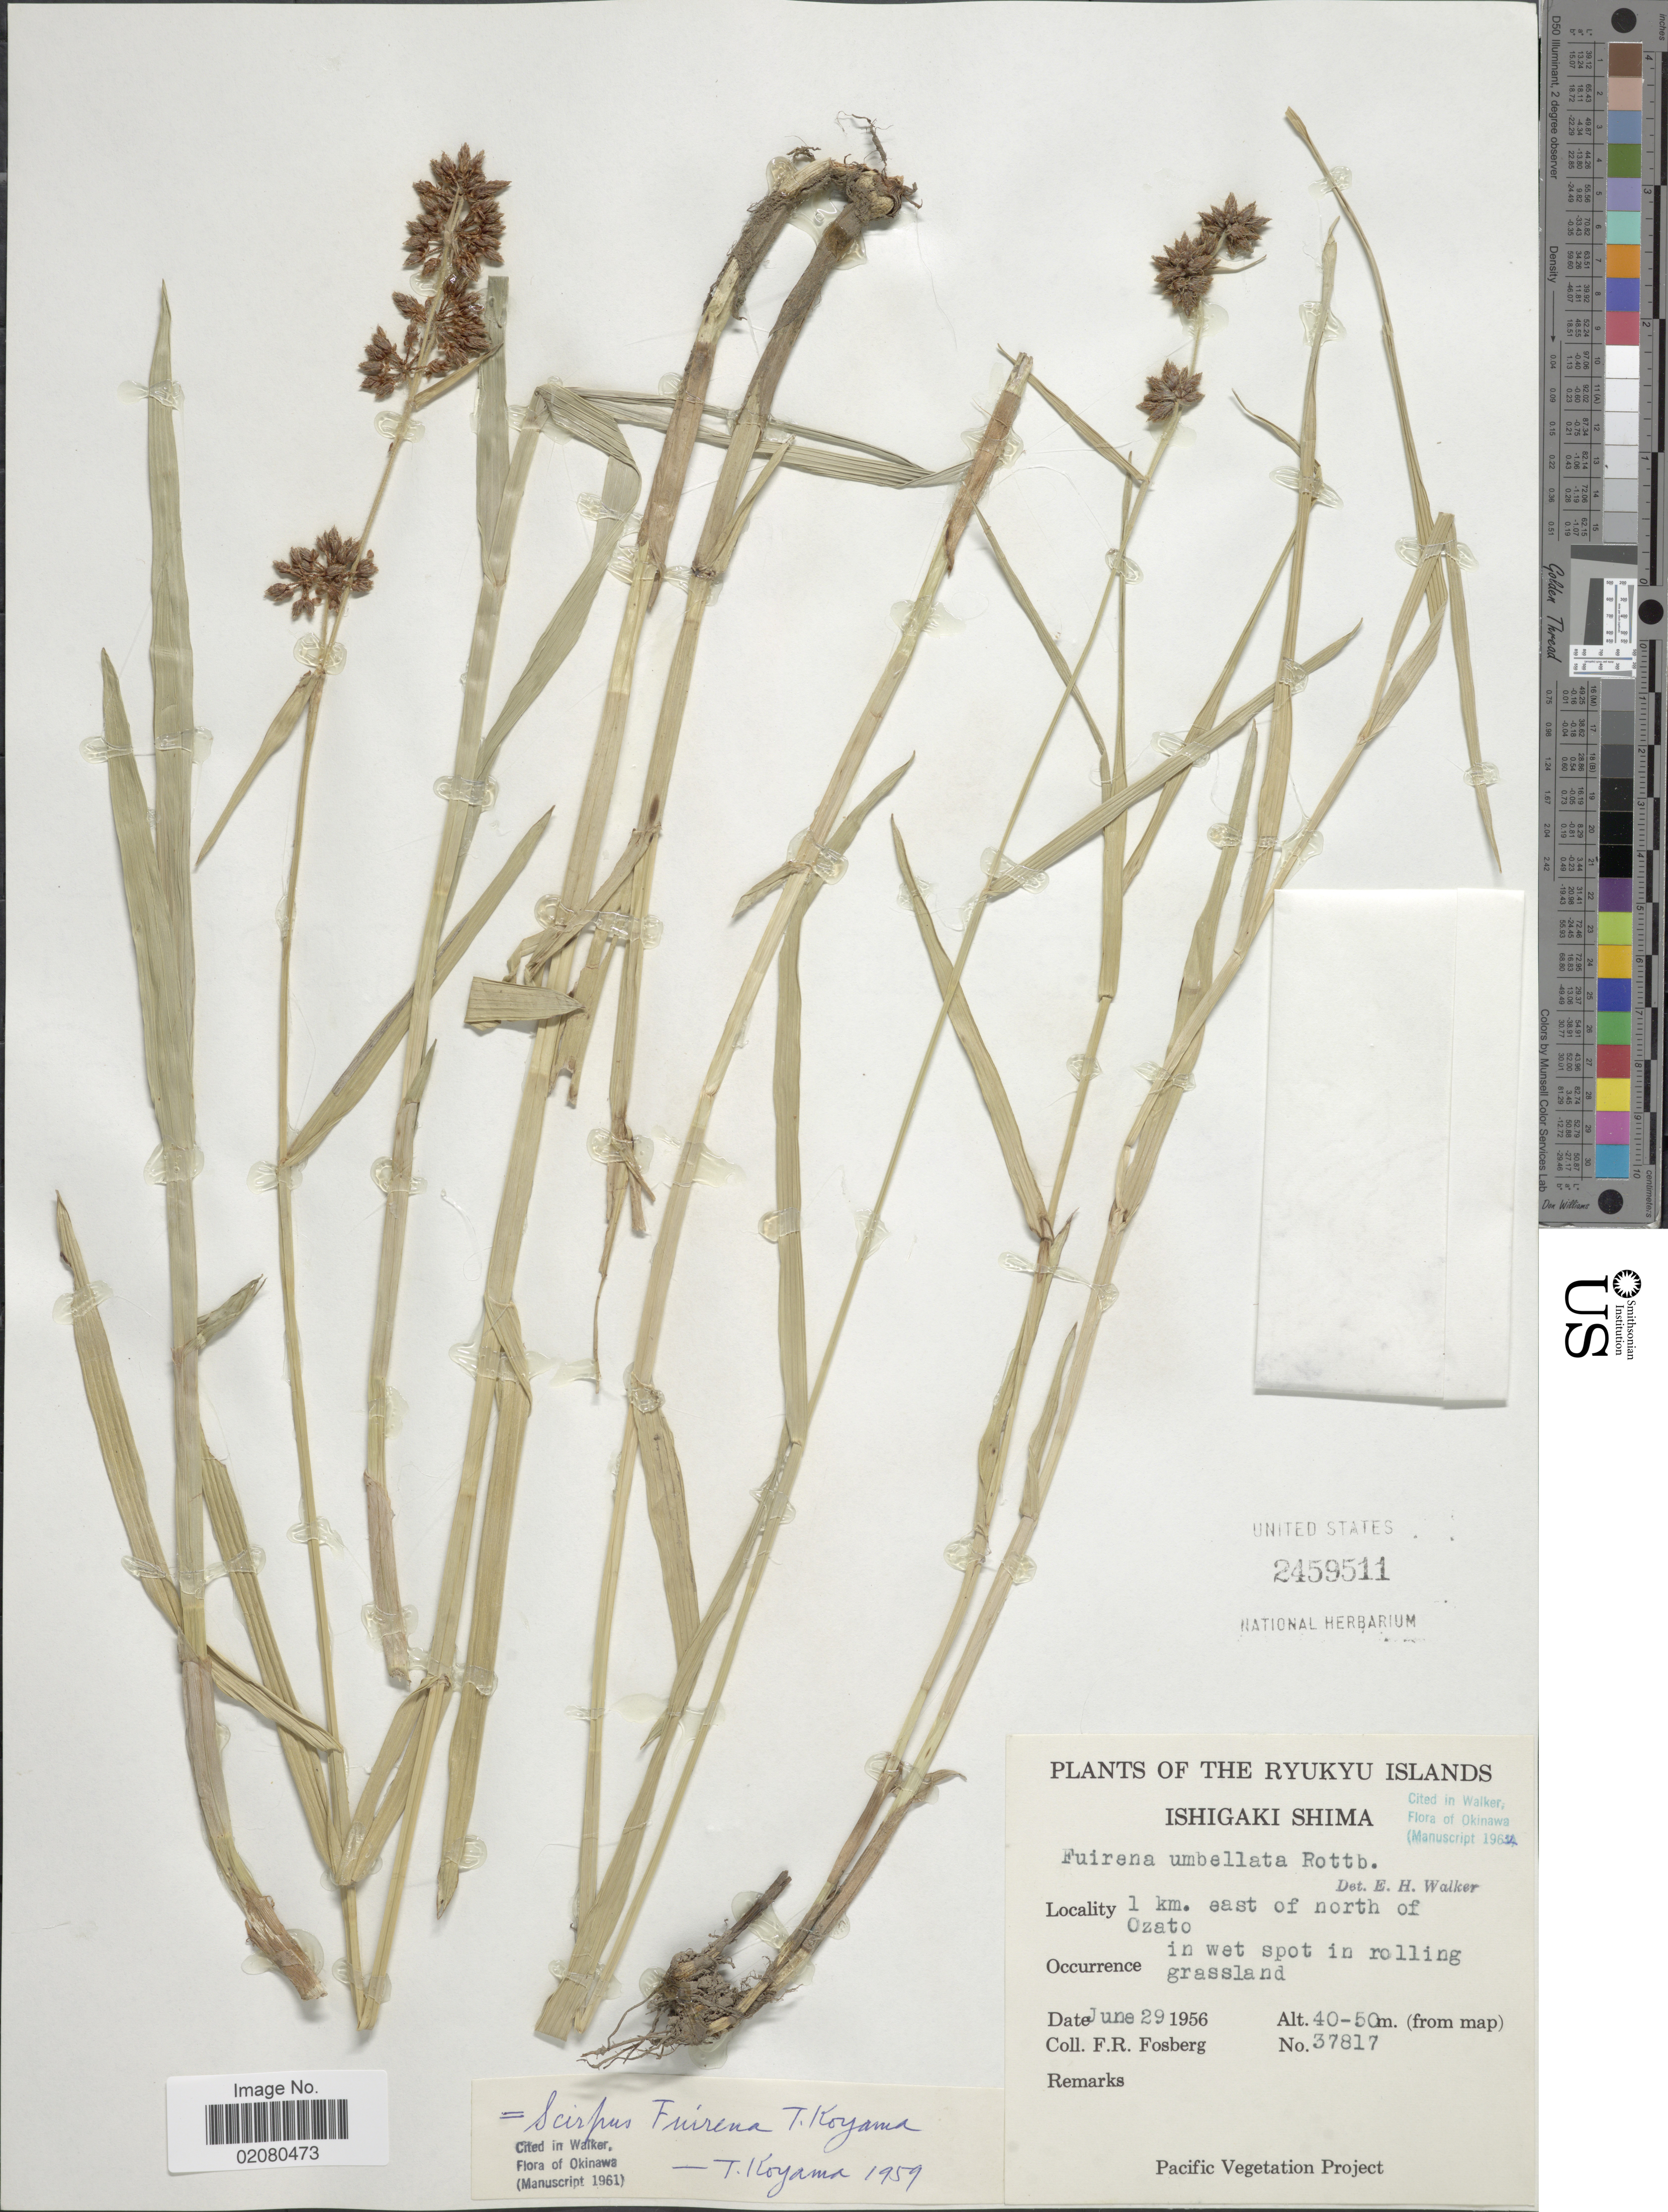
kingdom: Plantae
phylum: Tracheophyta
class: Liliopsida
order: Poales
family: Cyperaceae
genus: Fuirena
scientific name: Fuirena umbellata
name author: Rottb.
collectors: F. R. Fosberg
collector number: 37817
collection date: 1956-06-29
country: Japan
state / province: Okinawa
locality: Ryukyu Islands, Ishigaki Shima, 1 km. east of north of Ozato.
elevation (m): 40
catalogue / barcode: US 2459511